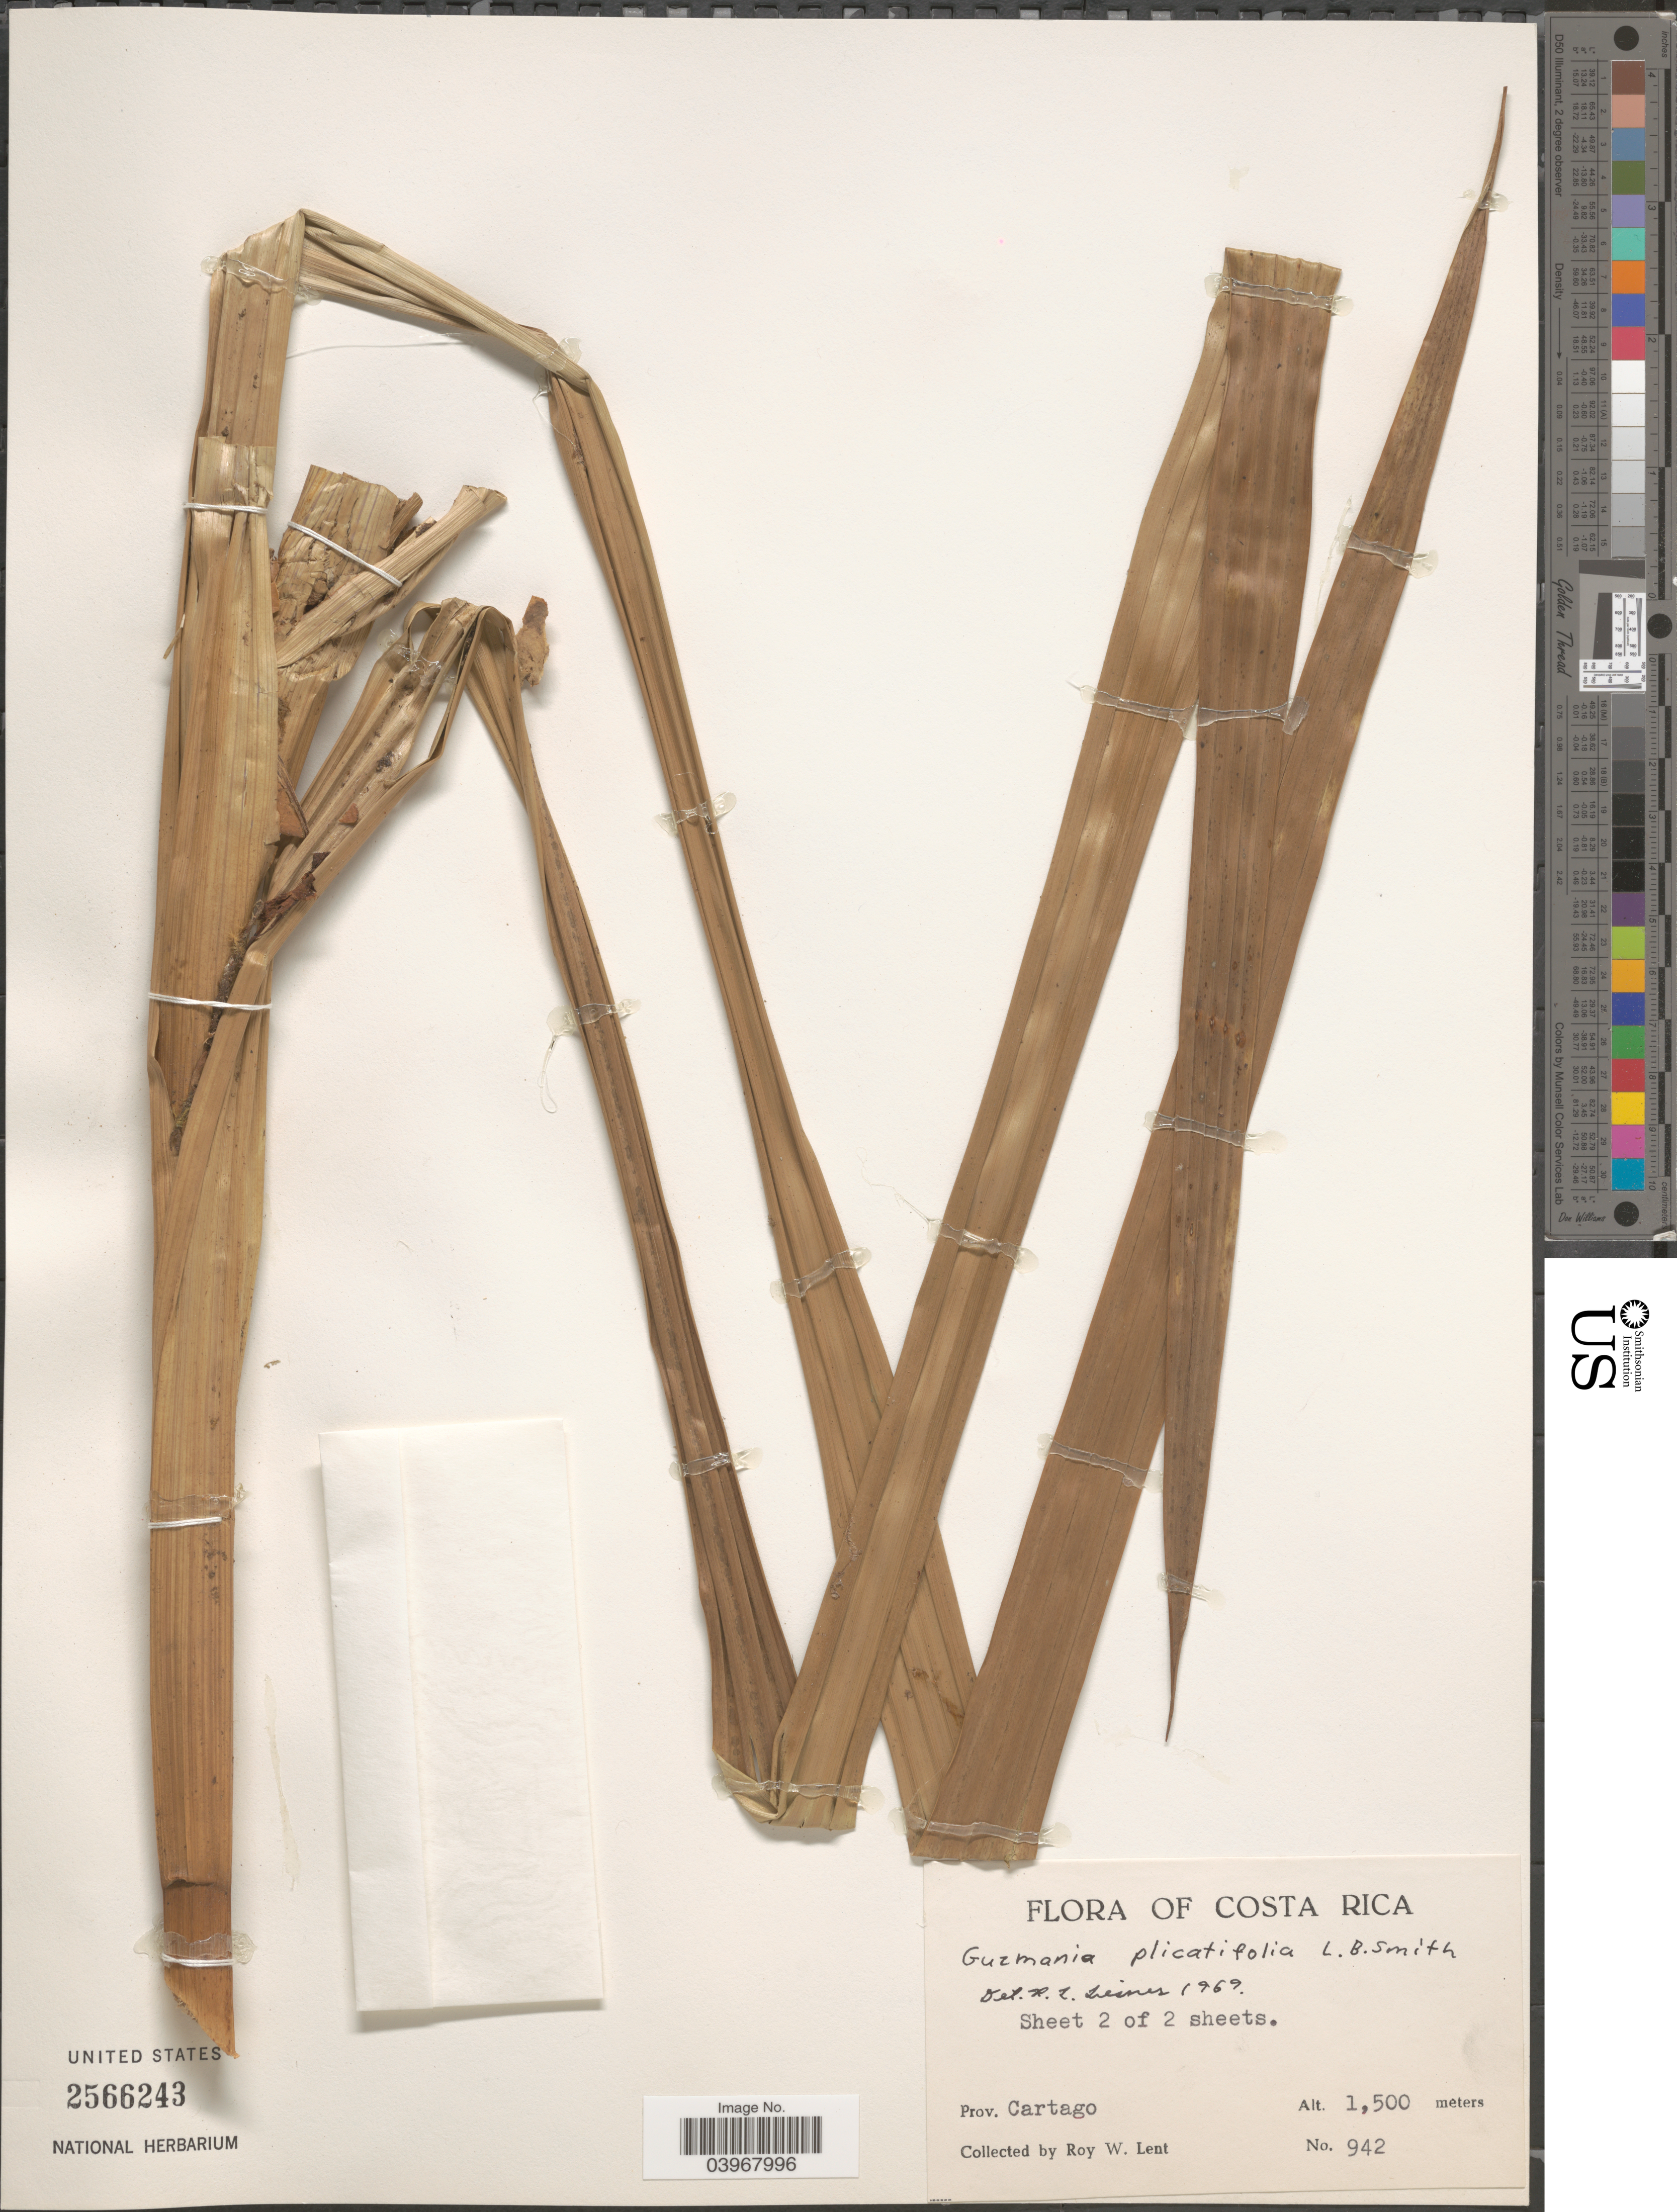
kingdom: Plantae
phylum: Tracheophyta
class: Liliopsida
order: Poales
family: Bromeliaceae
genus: Guzmania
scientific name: Guzmania plicatifolia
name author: L.B. Sm.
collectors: R. W. Lent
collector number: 942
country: Costa Rica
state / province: Cartago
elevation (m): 1500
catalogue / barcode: US 2566243